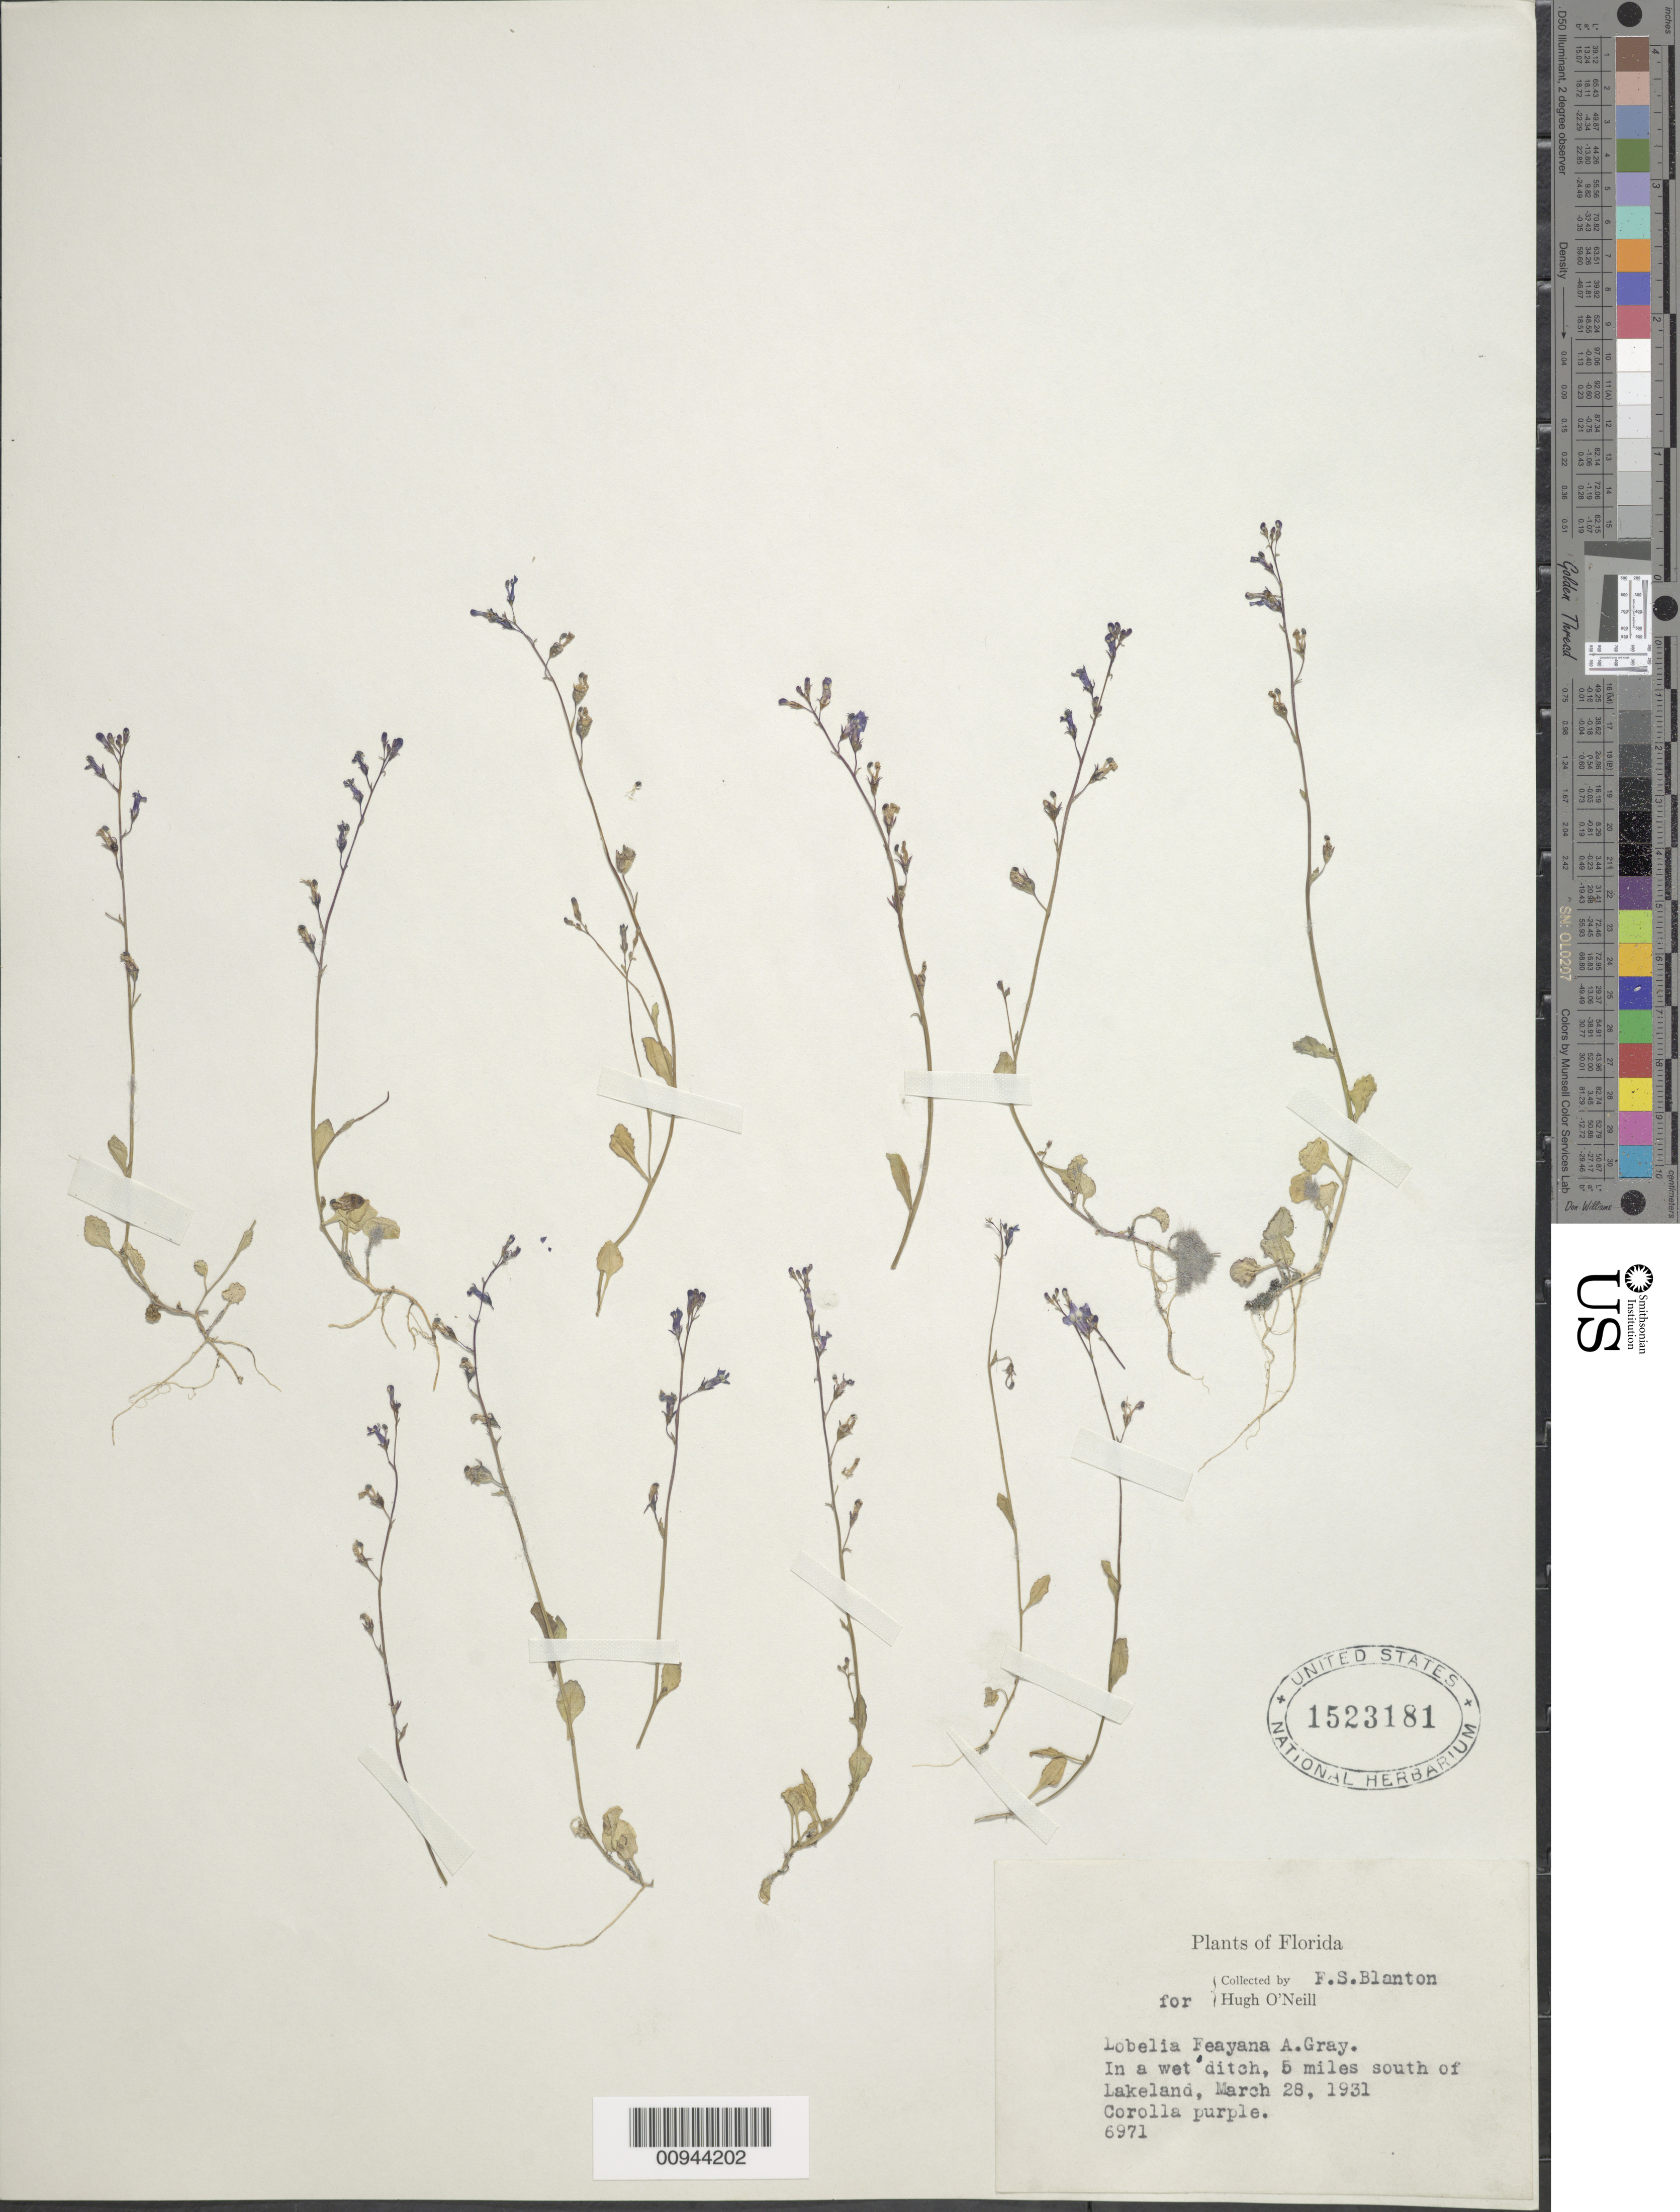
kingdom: Plantae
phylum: Tracheophyta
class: Magnoliopsida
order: Asterales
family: Campanulaceae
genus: Lobelia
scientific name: Lobelia feayana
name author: A. Gray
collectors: F. S. Blanton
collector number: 6971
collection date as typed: March 28, 1931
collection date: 1931-03-28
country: United States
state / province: Florida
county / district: Polk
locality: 5 miles south of Lakeland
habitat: in a wet ditch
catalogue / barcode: US 1523181